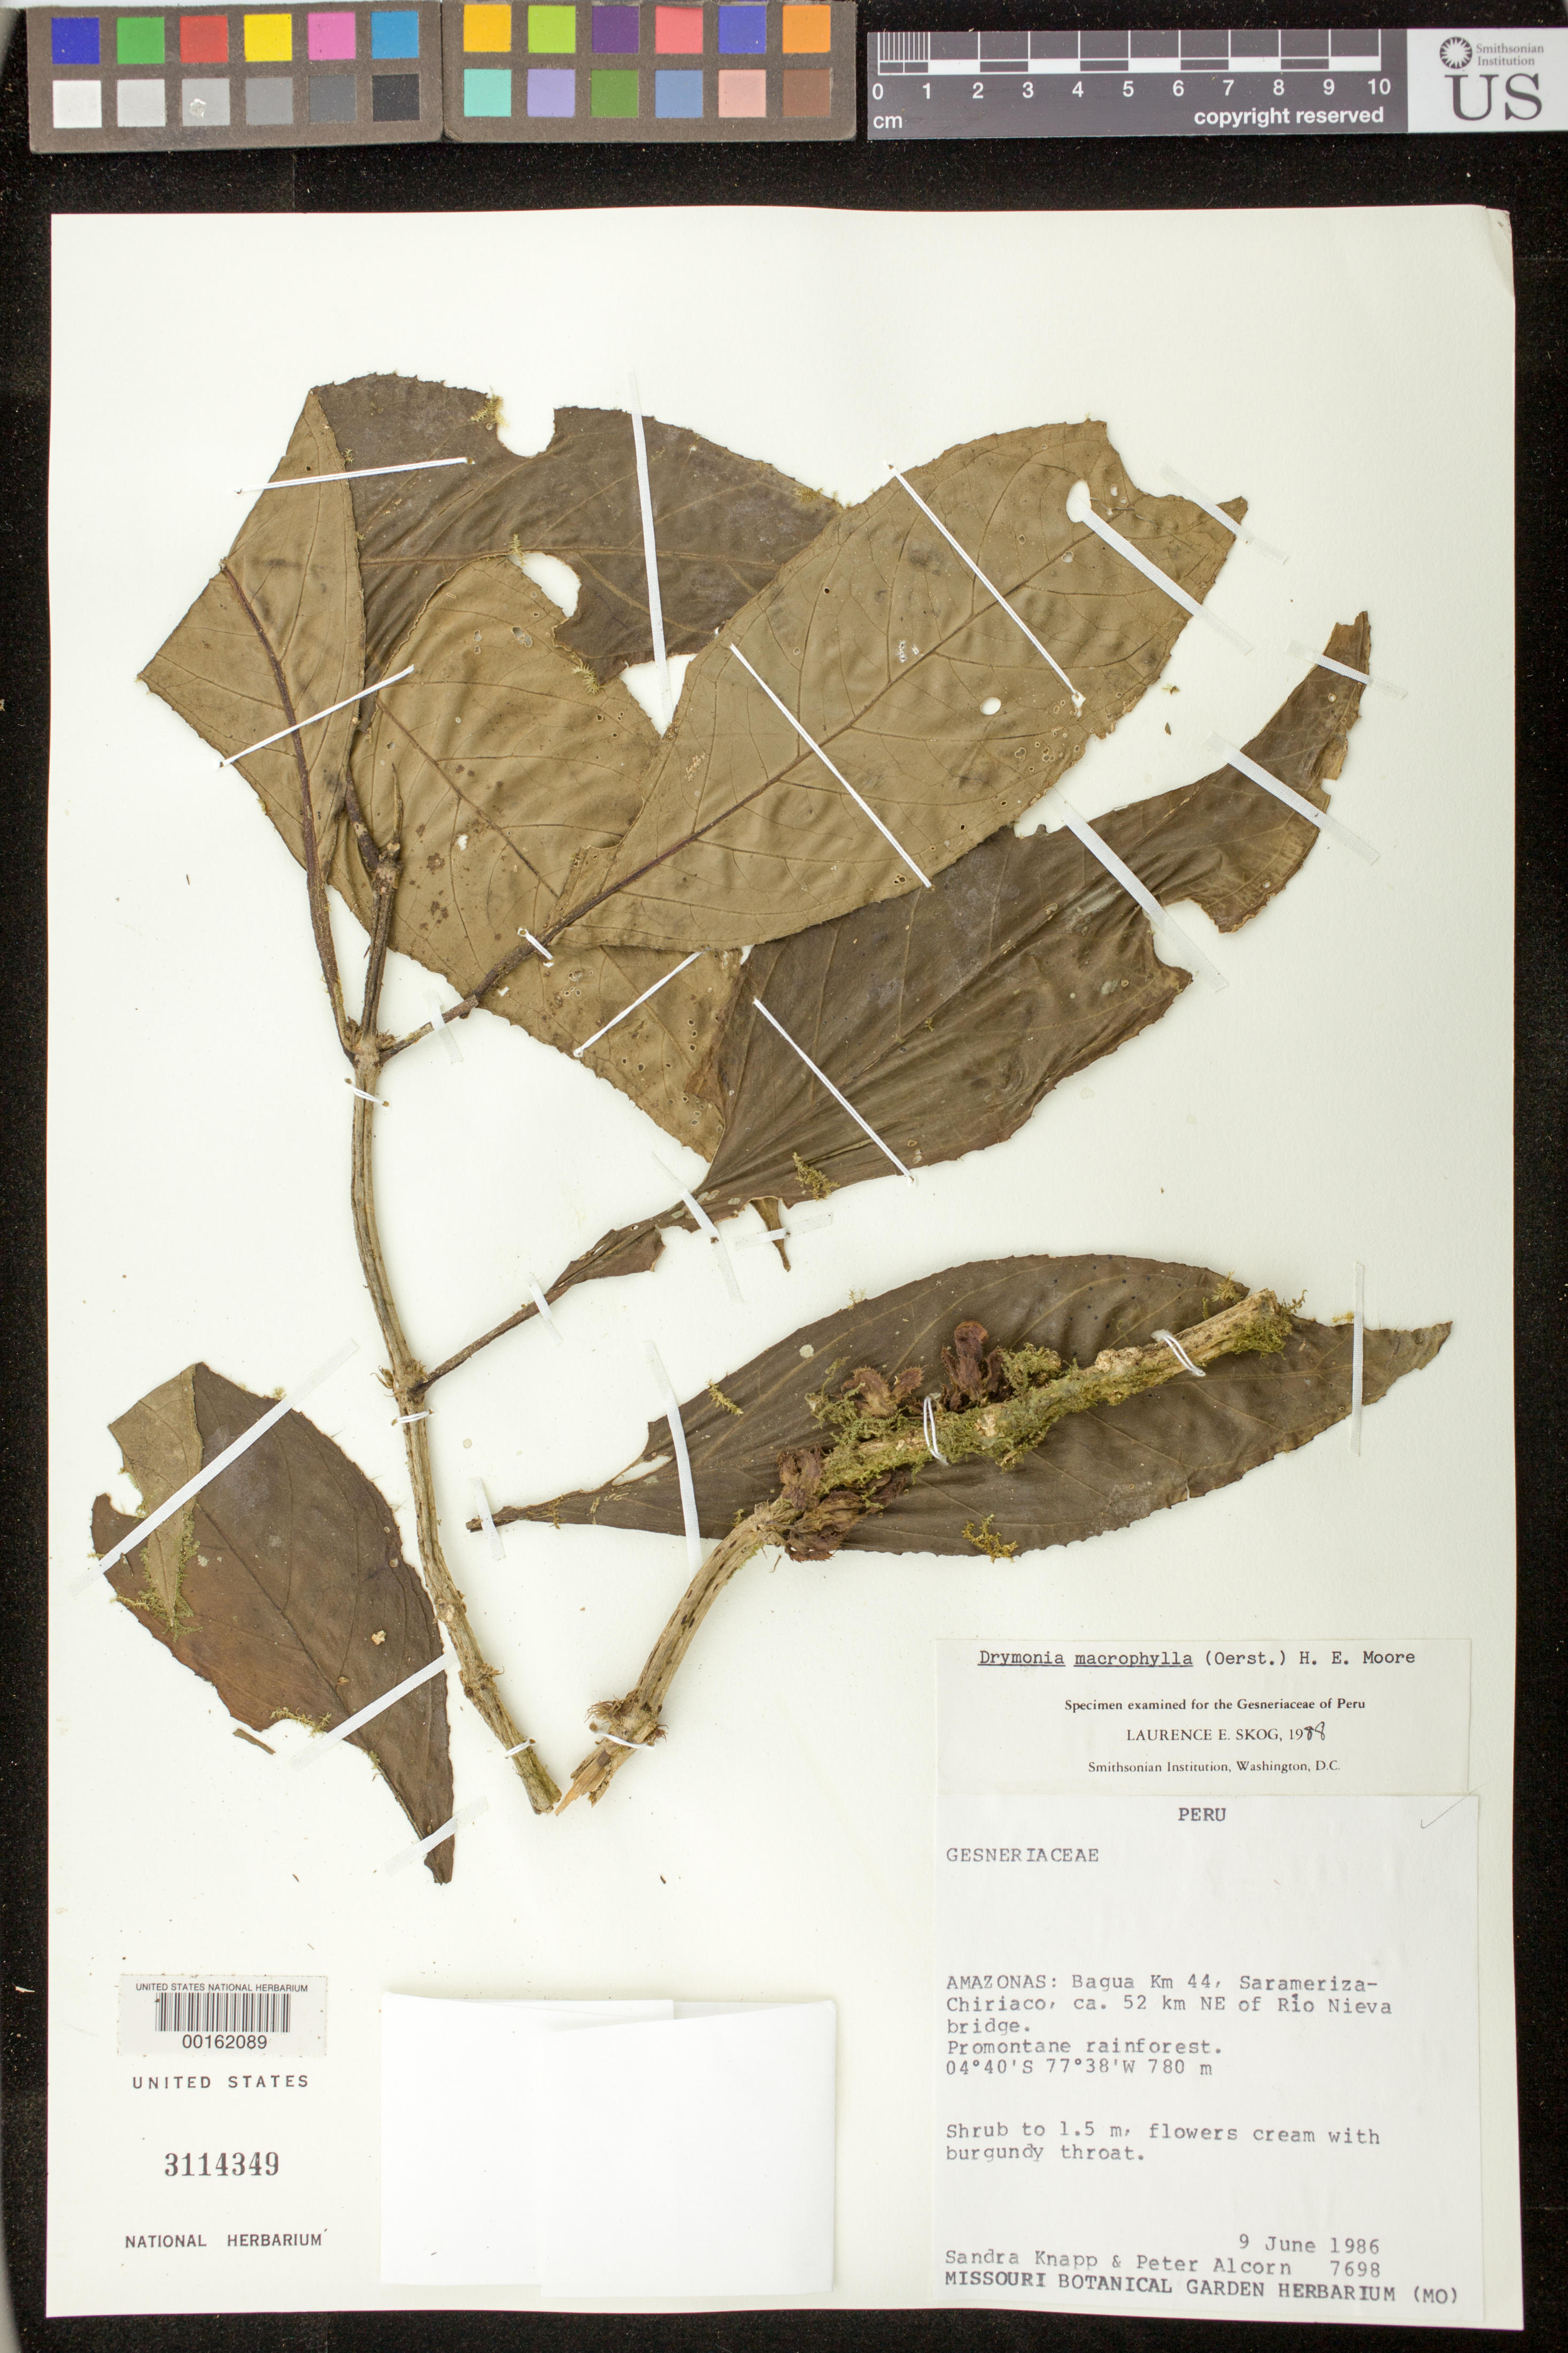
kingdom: Plantae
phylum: Tracheophyta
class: Magnoliopsida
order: Lamiales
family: Gesneriaceae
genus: Drymonia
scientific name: Drymonia macrophylla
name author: (Oerst.) H.E. Moore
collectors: S. Knapp & P. Alcorn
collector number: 7698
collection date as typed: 09 Jun 1986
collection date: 1986-06-09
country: Peru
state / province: Amazonas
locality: Bagua km 44, Sarameriza-Chiriaco, about 52 km NE of Rio Nieva bridge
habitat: Premontane rainforest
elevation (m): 780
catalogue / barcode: US 3114349